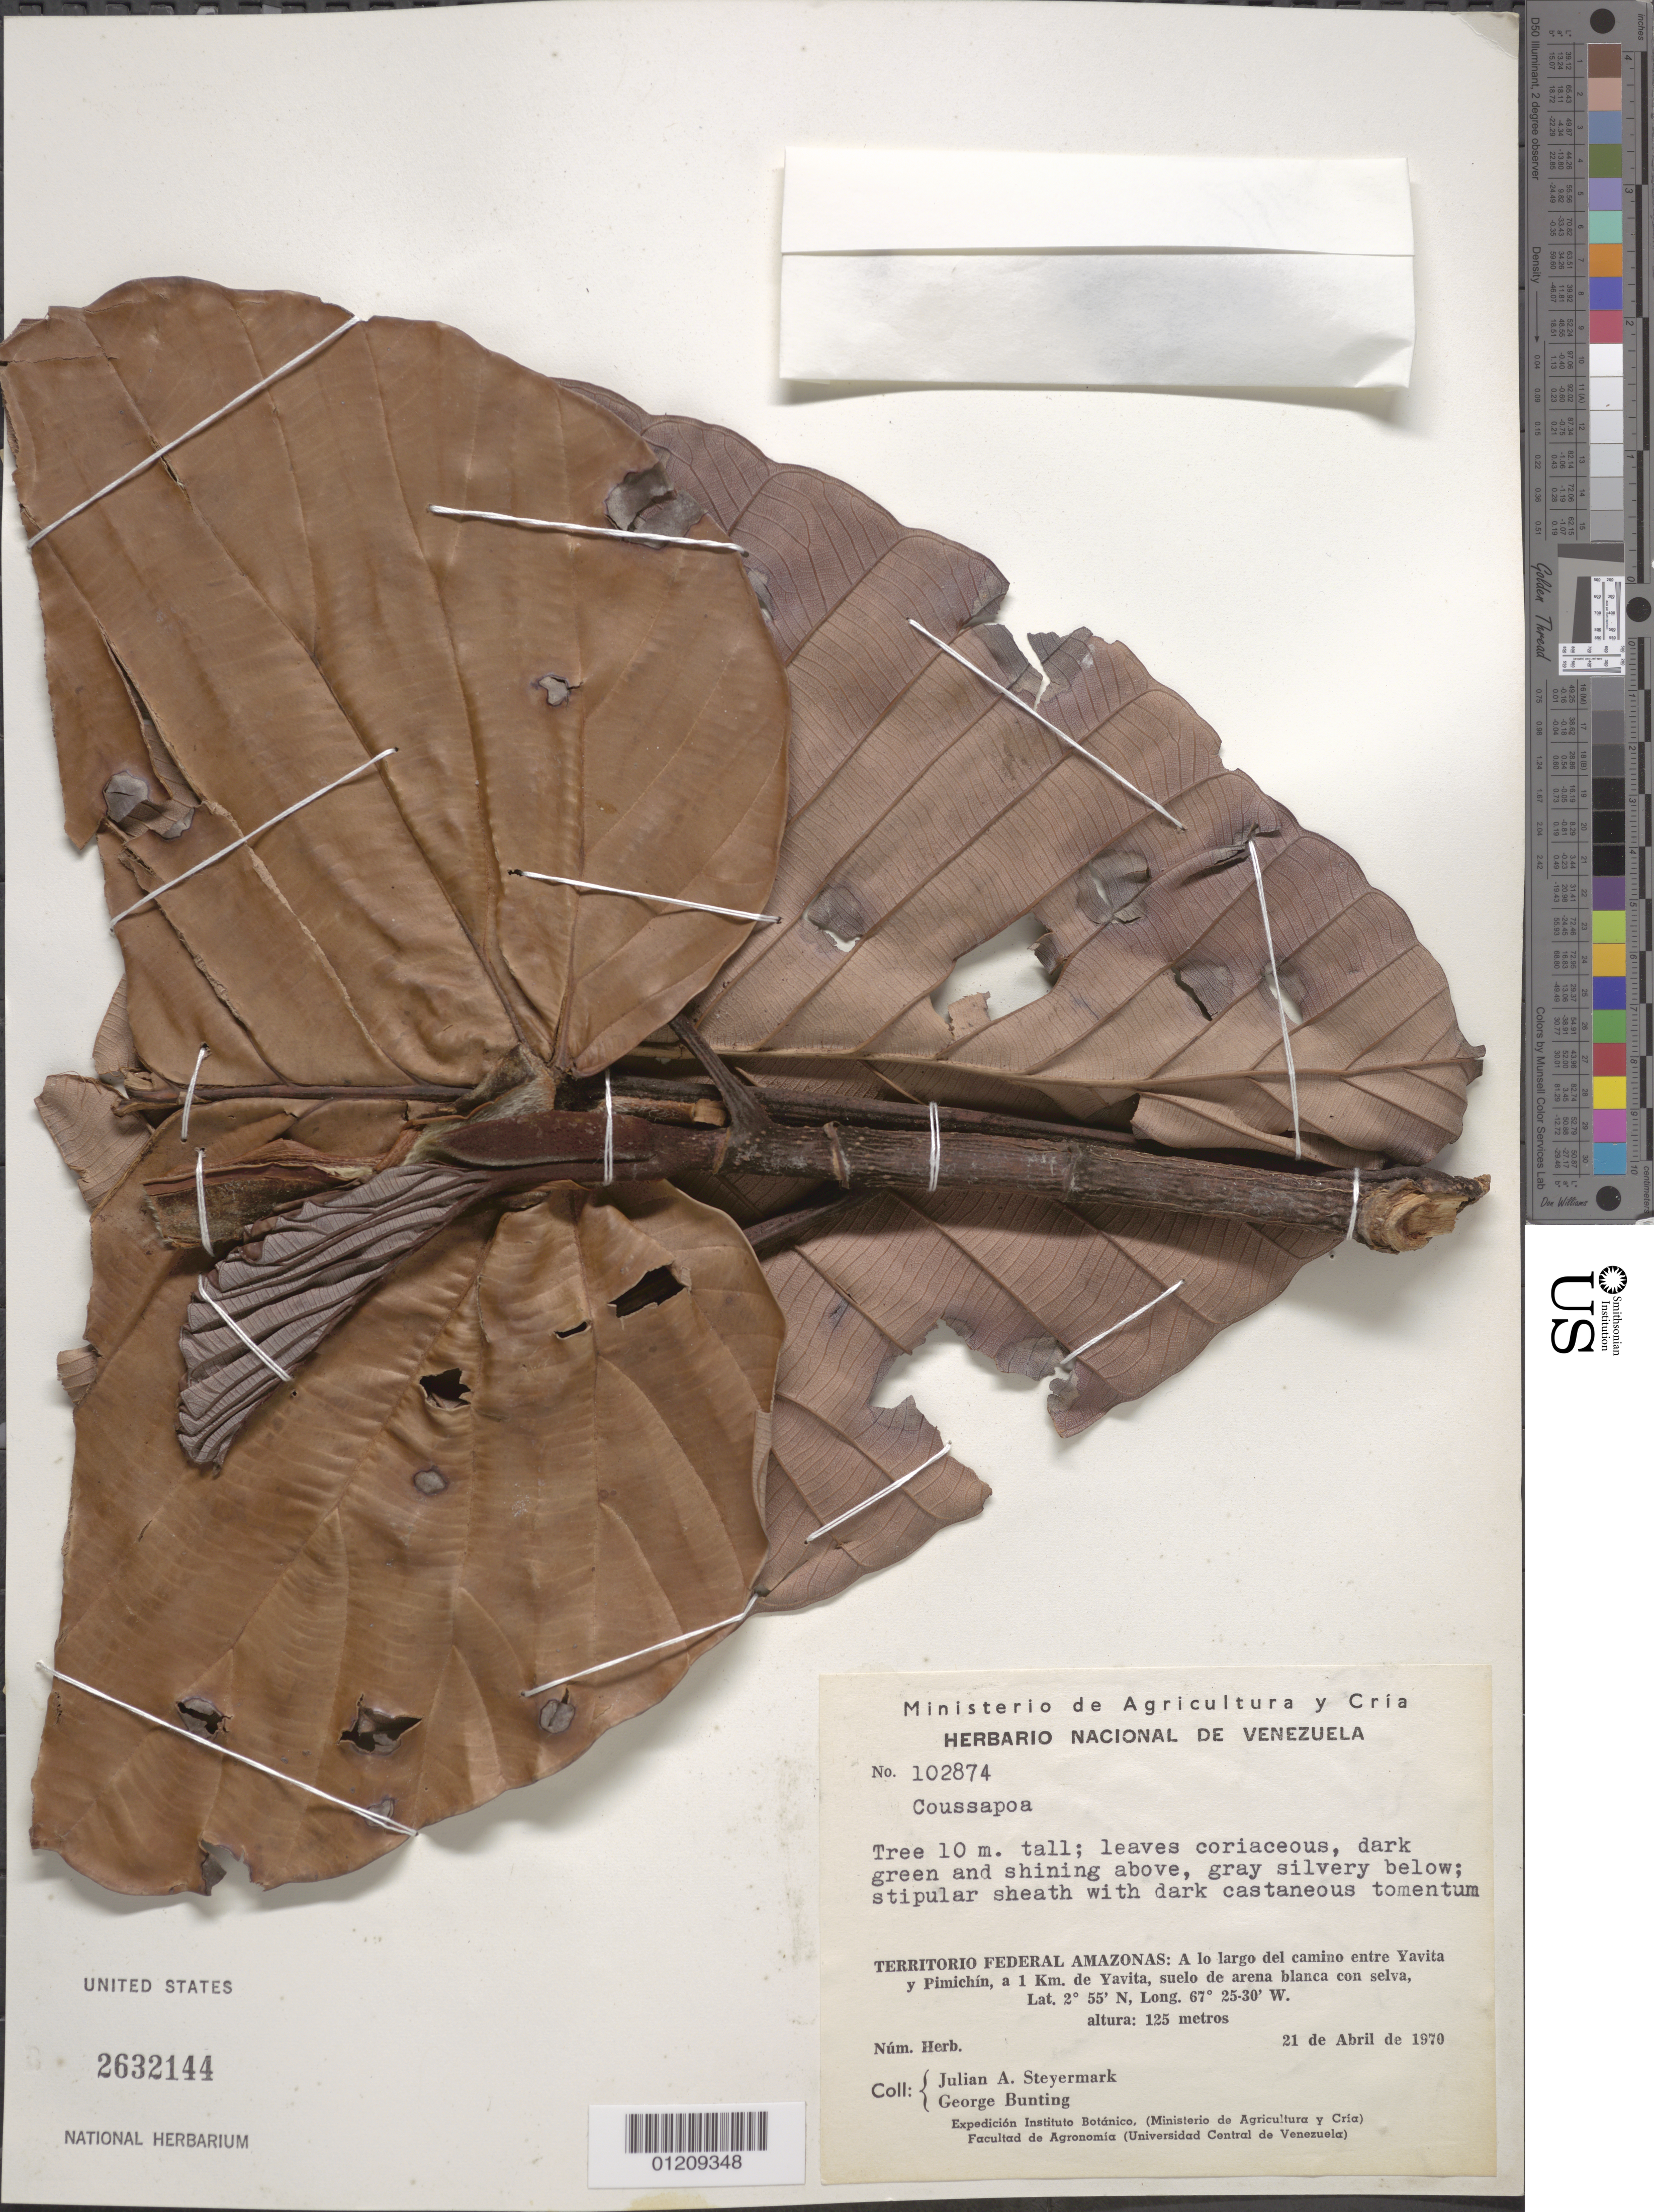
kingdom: Plantae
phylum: Tracheophyta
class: Magnoliopsida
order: Rosales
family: Urticaceae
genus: Coussapoa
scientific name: Coussapoa sp.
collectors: J. Steyermark & G. S. Bunting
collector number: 102874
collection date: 1970-04-21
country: Venezuela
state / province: Amazonas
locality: A lo largo del camino entre Yavita y Pimichín, a 1km de Yavita, suelo de arena blanca con selva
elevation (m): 125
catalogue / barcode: US 2632144